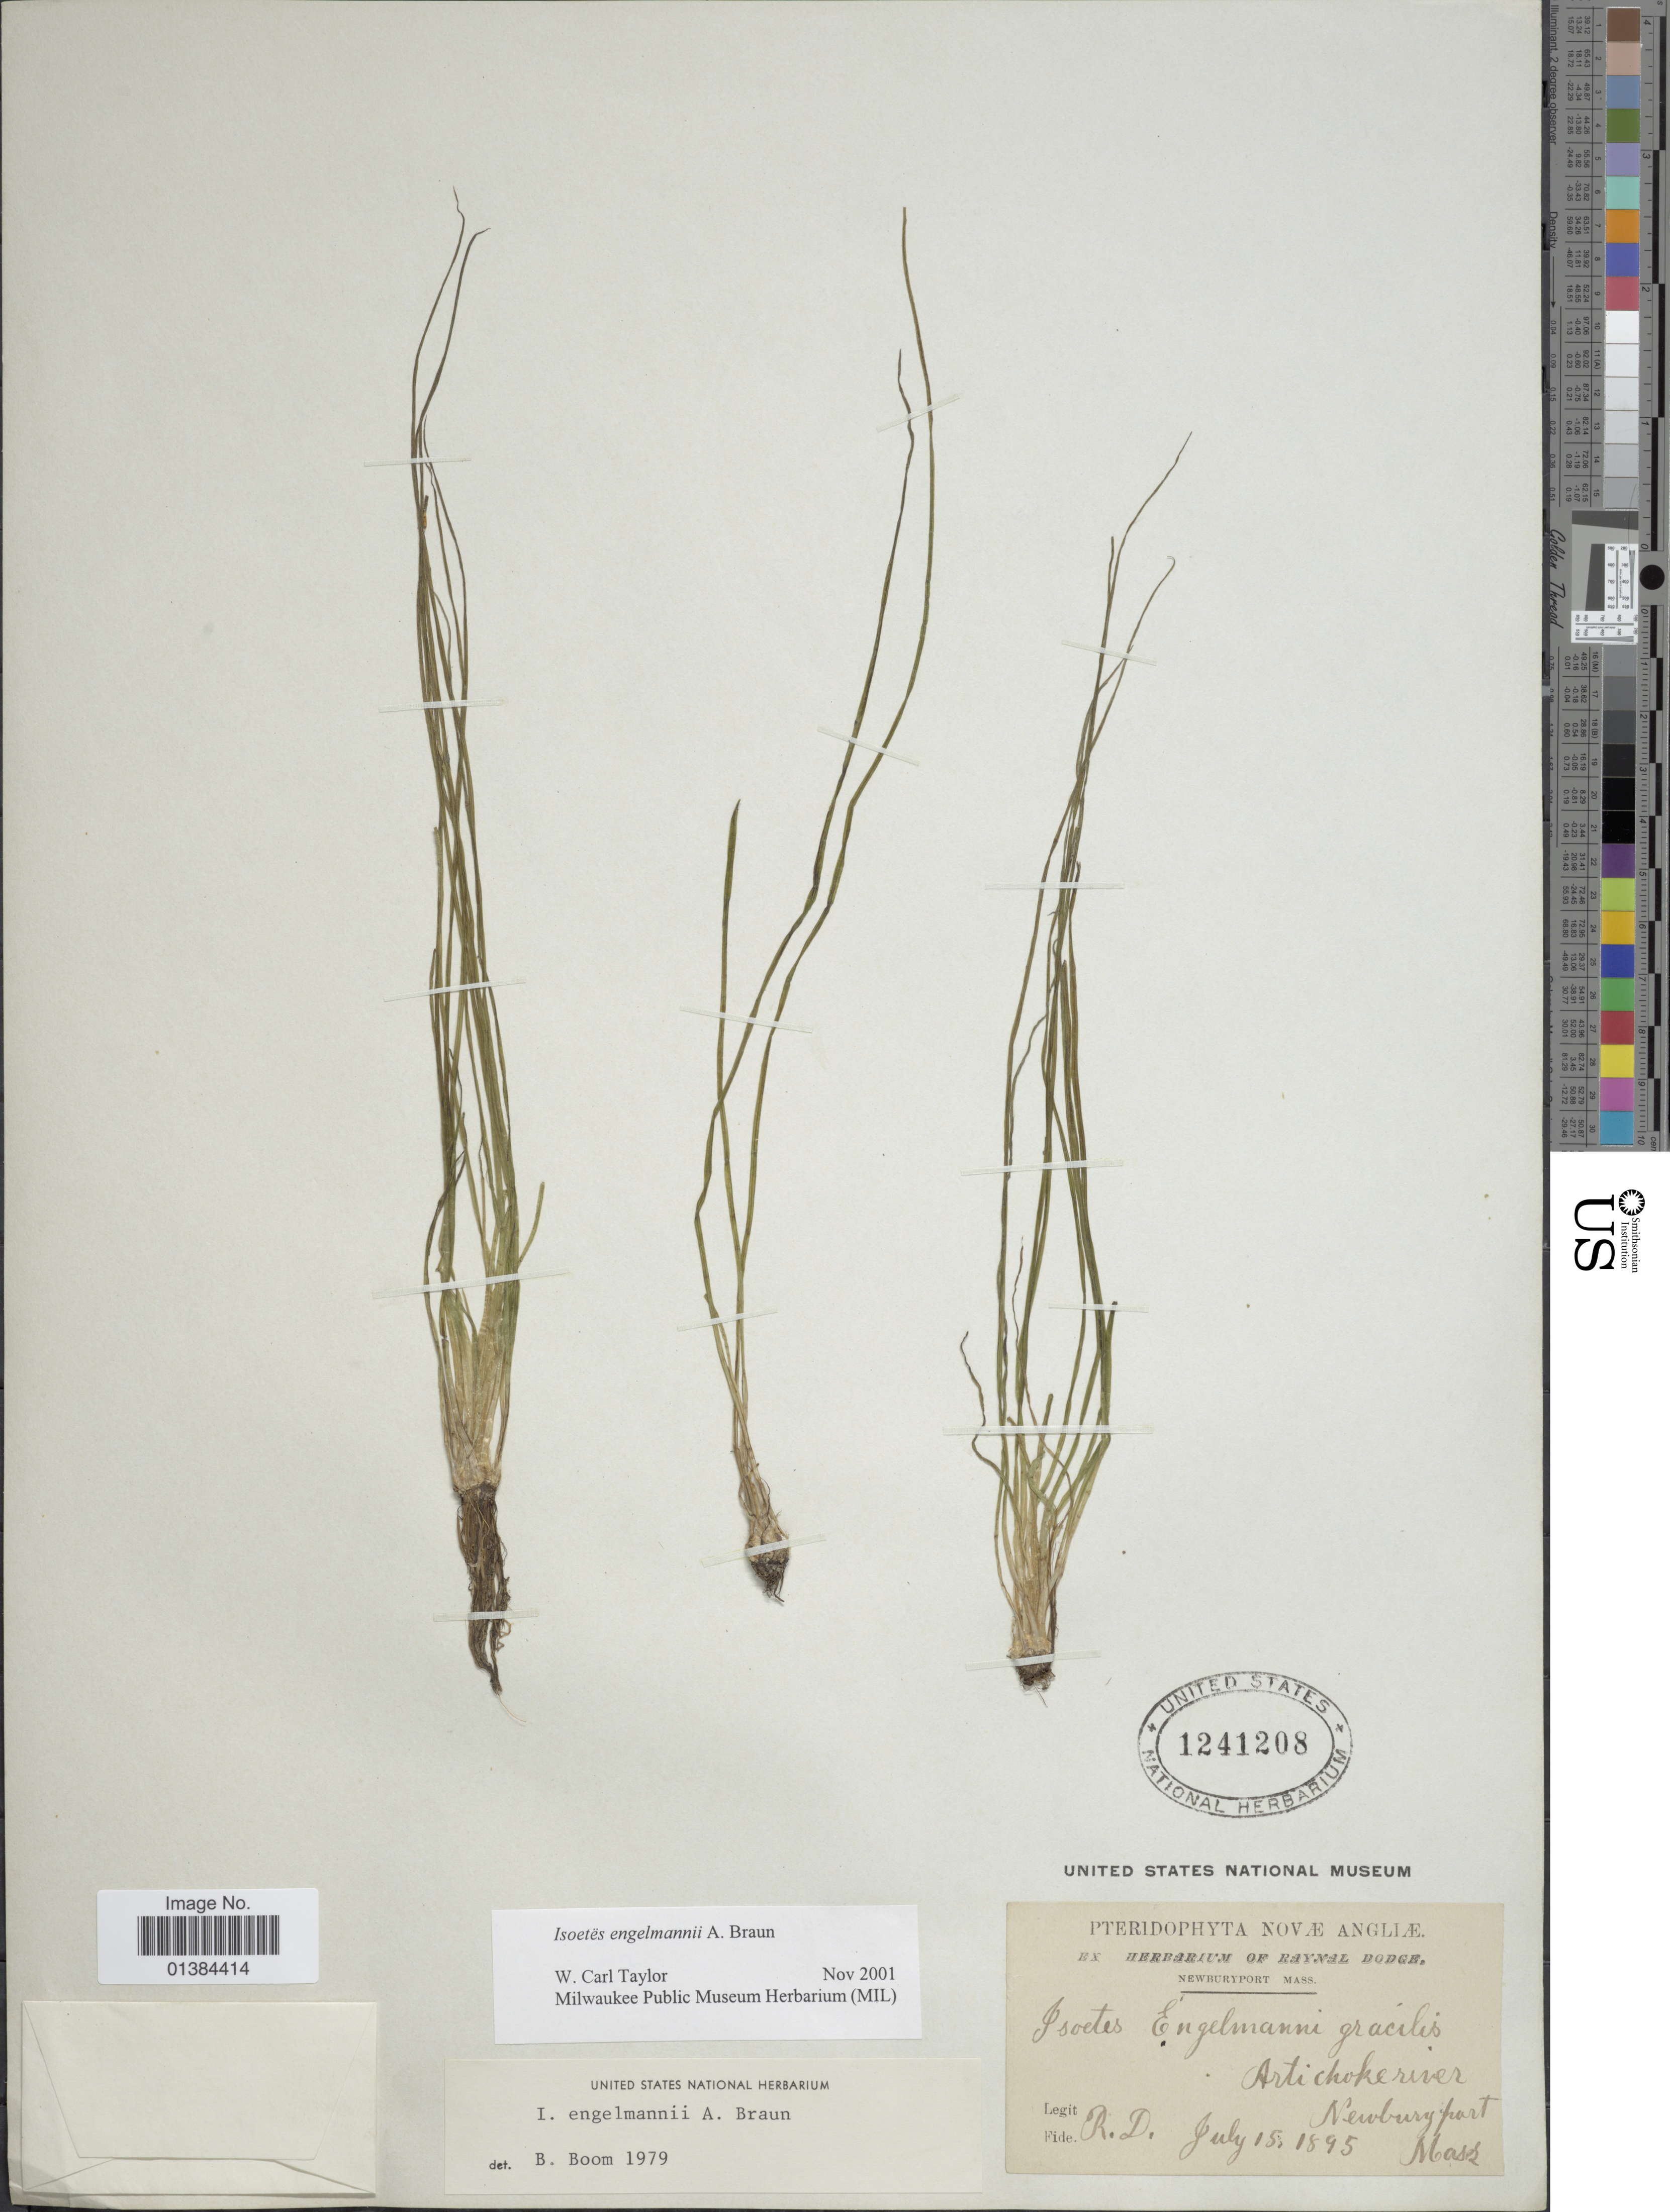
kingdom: Plantae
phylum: Tracheophyta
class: Lycopodiopsida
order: Isoetales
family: Isoetaceae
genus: Isoetes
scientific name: Isoetes engelmannii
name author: A. Braun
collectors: R. Dodge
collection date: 1895-07-15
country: United States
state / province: Massachusetts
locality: Artichoke river, Newbury part.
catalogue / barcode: US 1241208